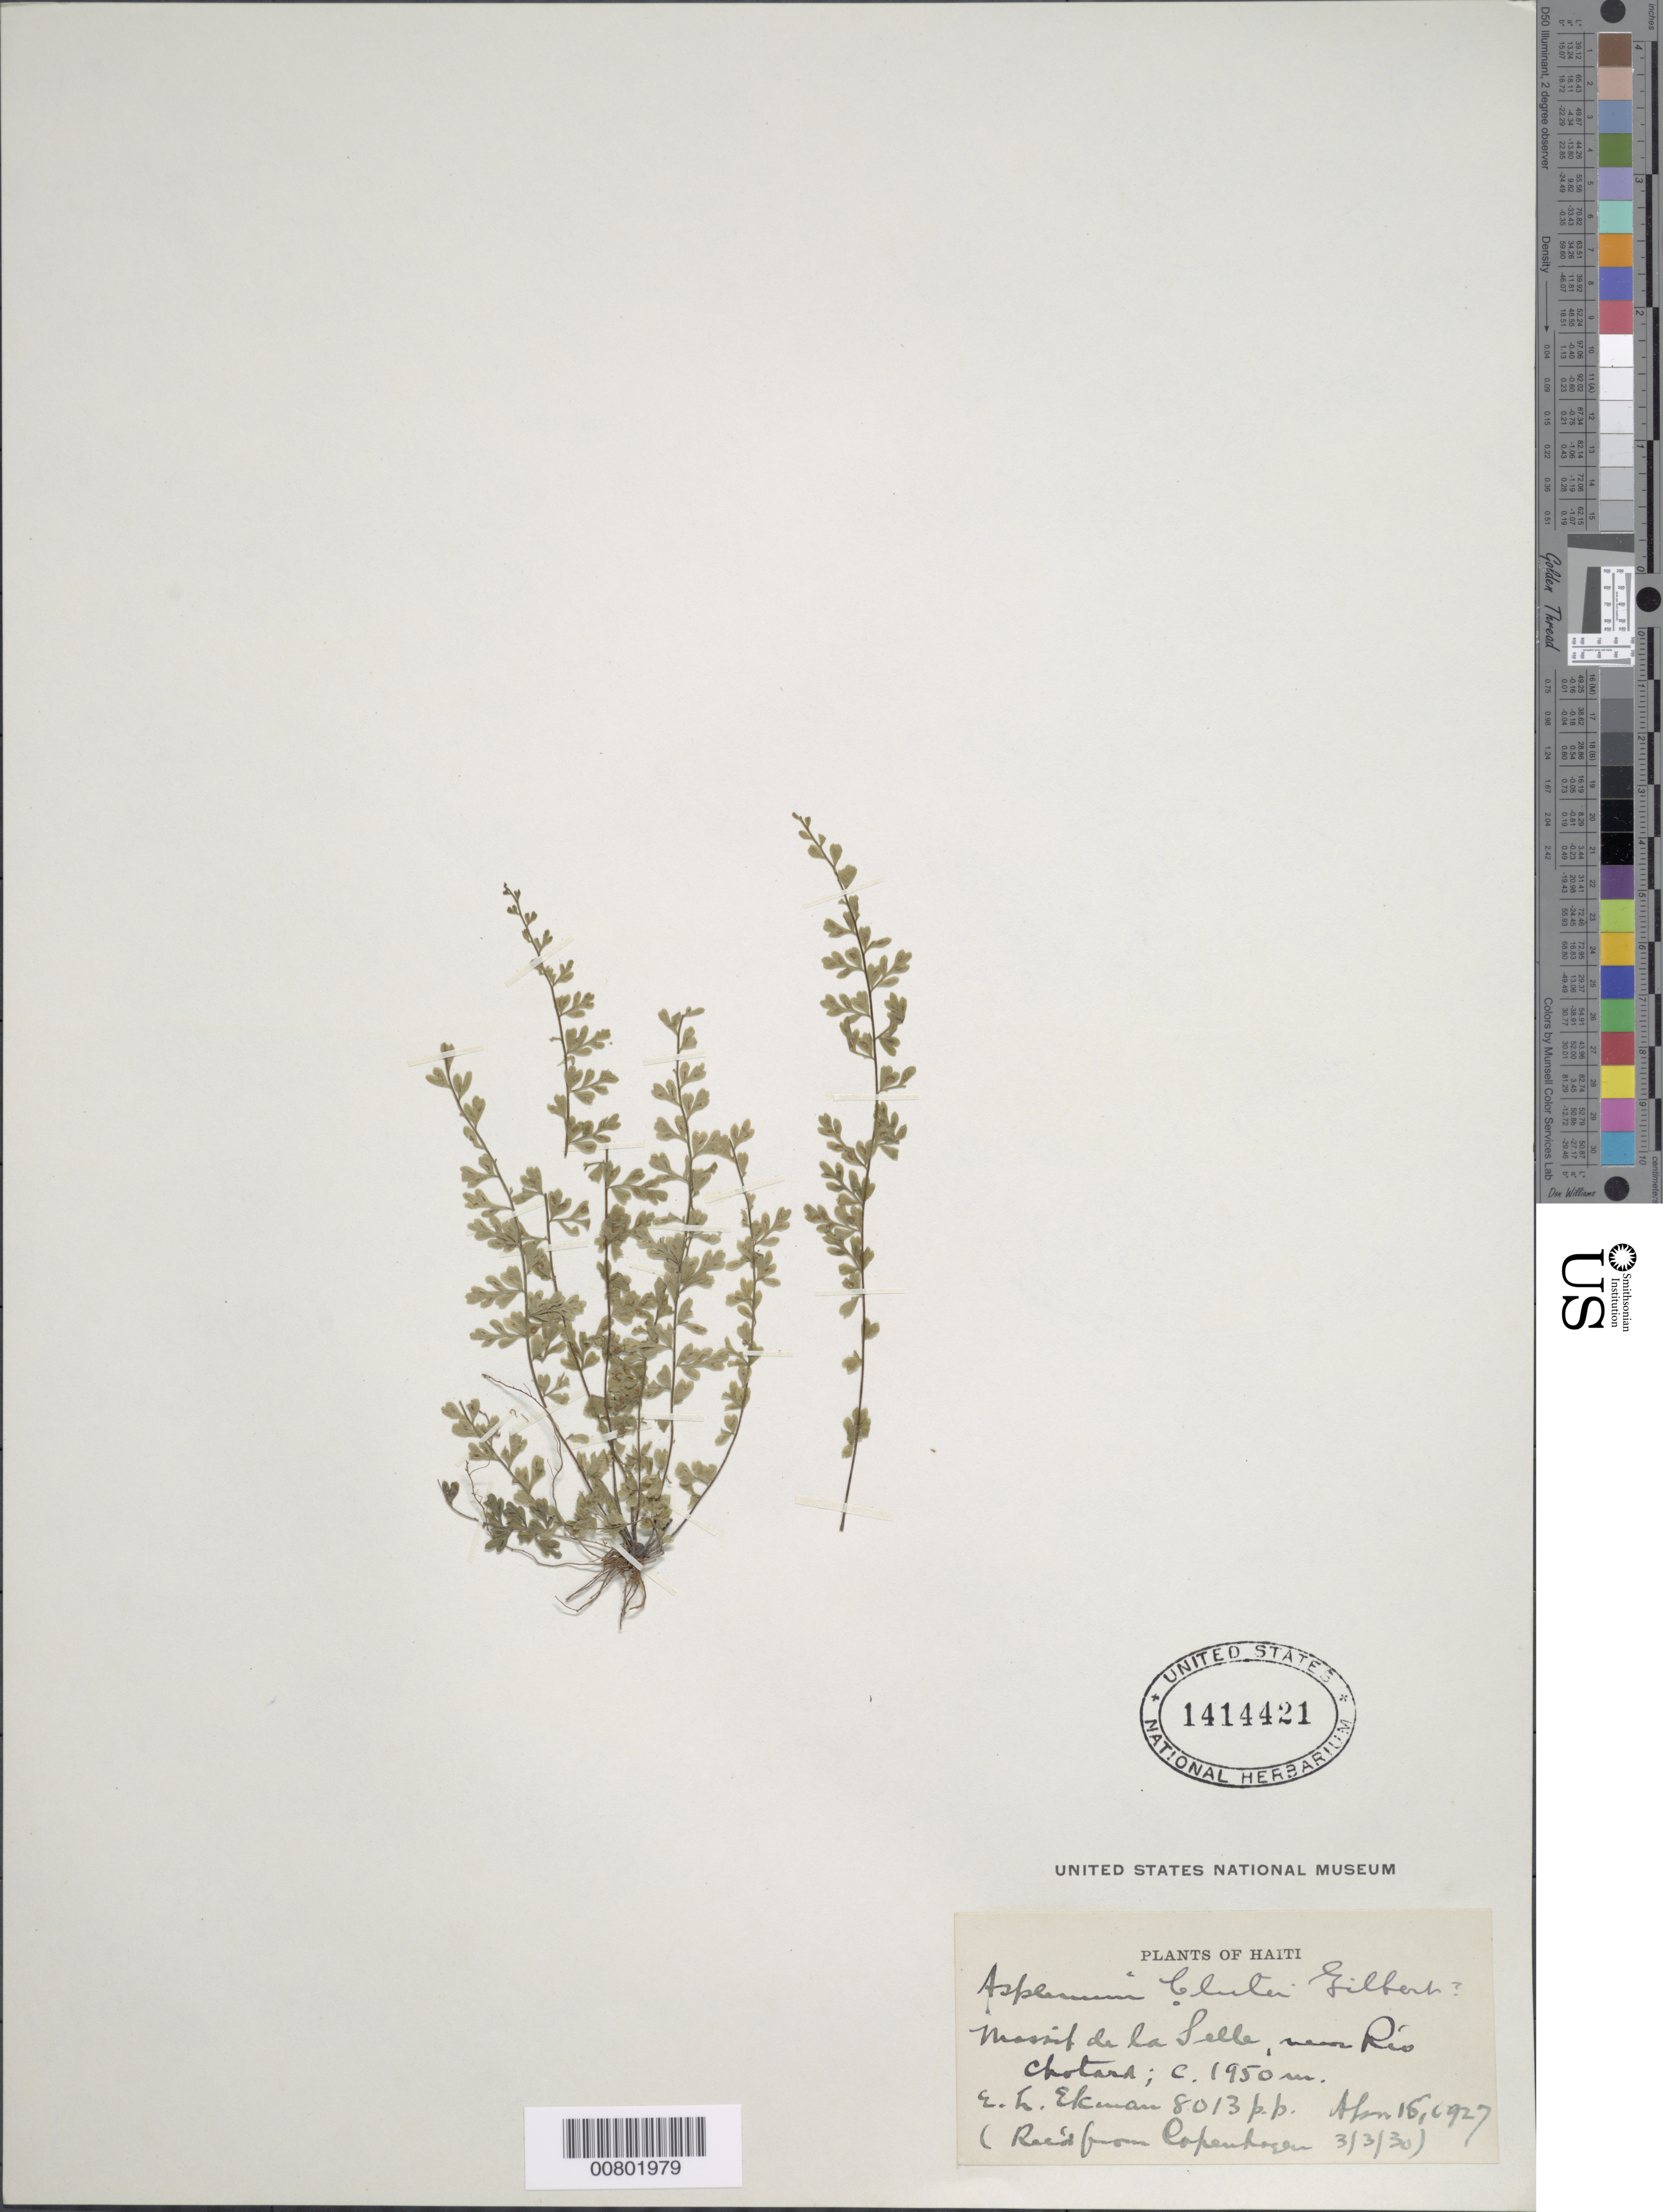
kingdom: Plantae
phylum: Tracheophyta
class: Polypodiopsida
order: Polypodiales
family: Aspleniaceae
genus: Asplenium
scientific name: Asplenium clutei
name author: Gilbert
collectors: E. L. Ekman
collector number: H 8013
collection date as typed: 15 Apr 1927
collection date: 1927-04-15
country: Haiti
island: Hispaniola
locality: Massif de la Selle, near Riv. Chotard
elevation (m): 1950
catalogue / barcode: US 1414421